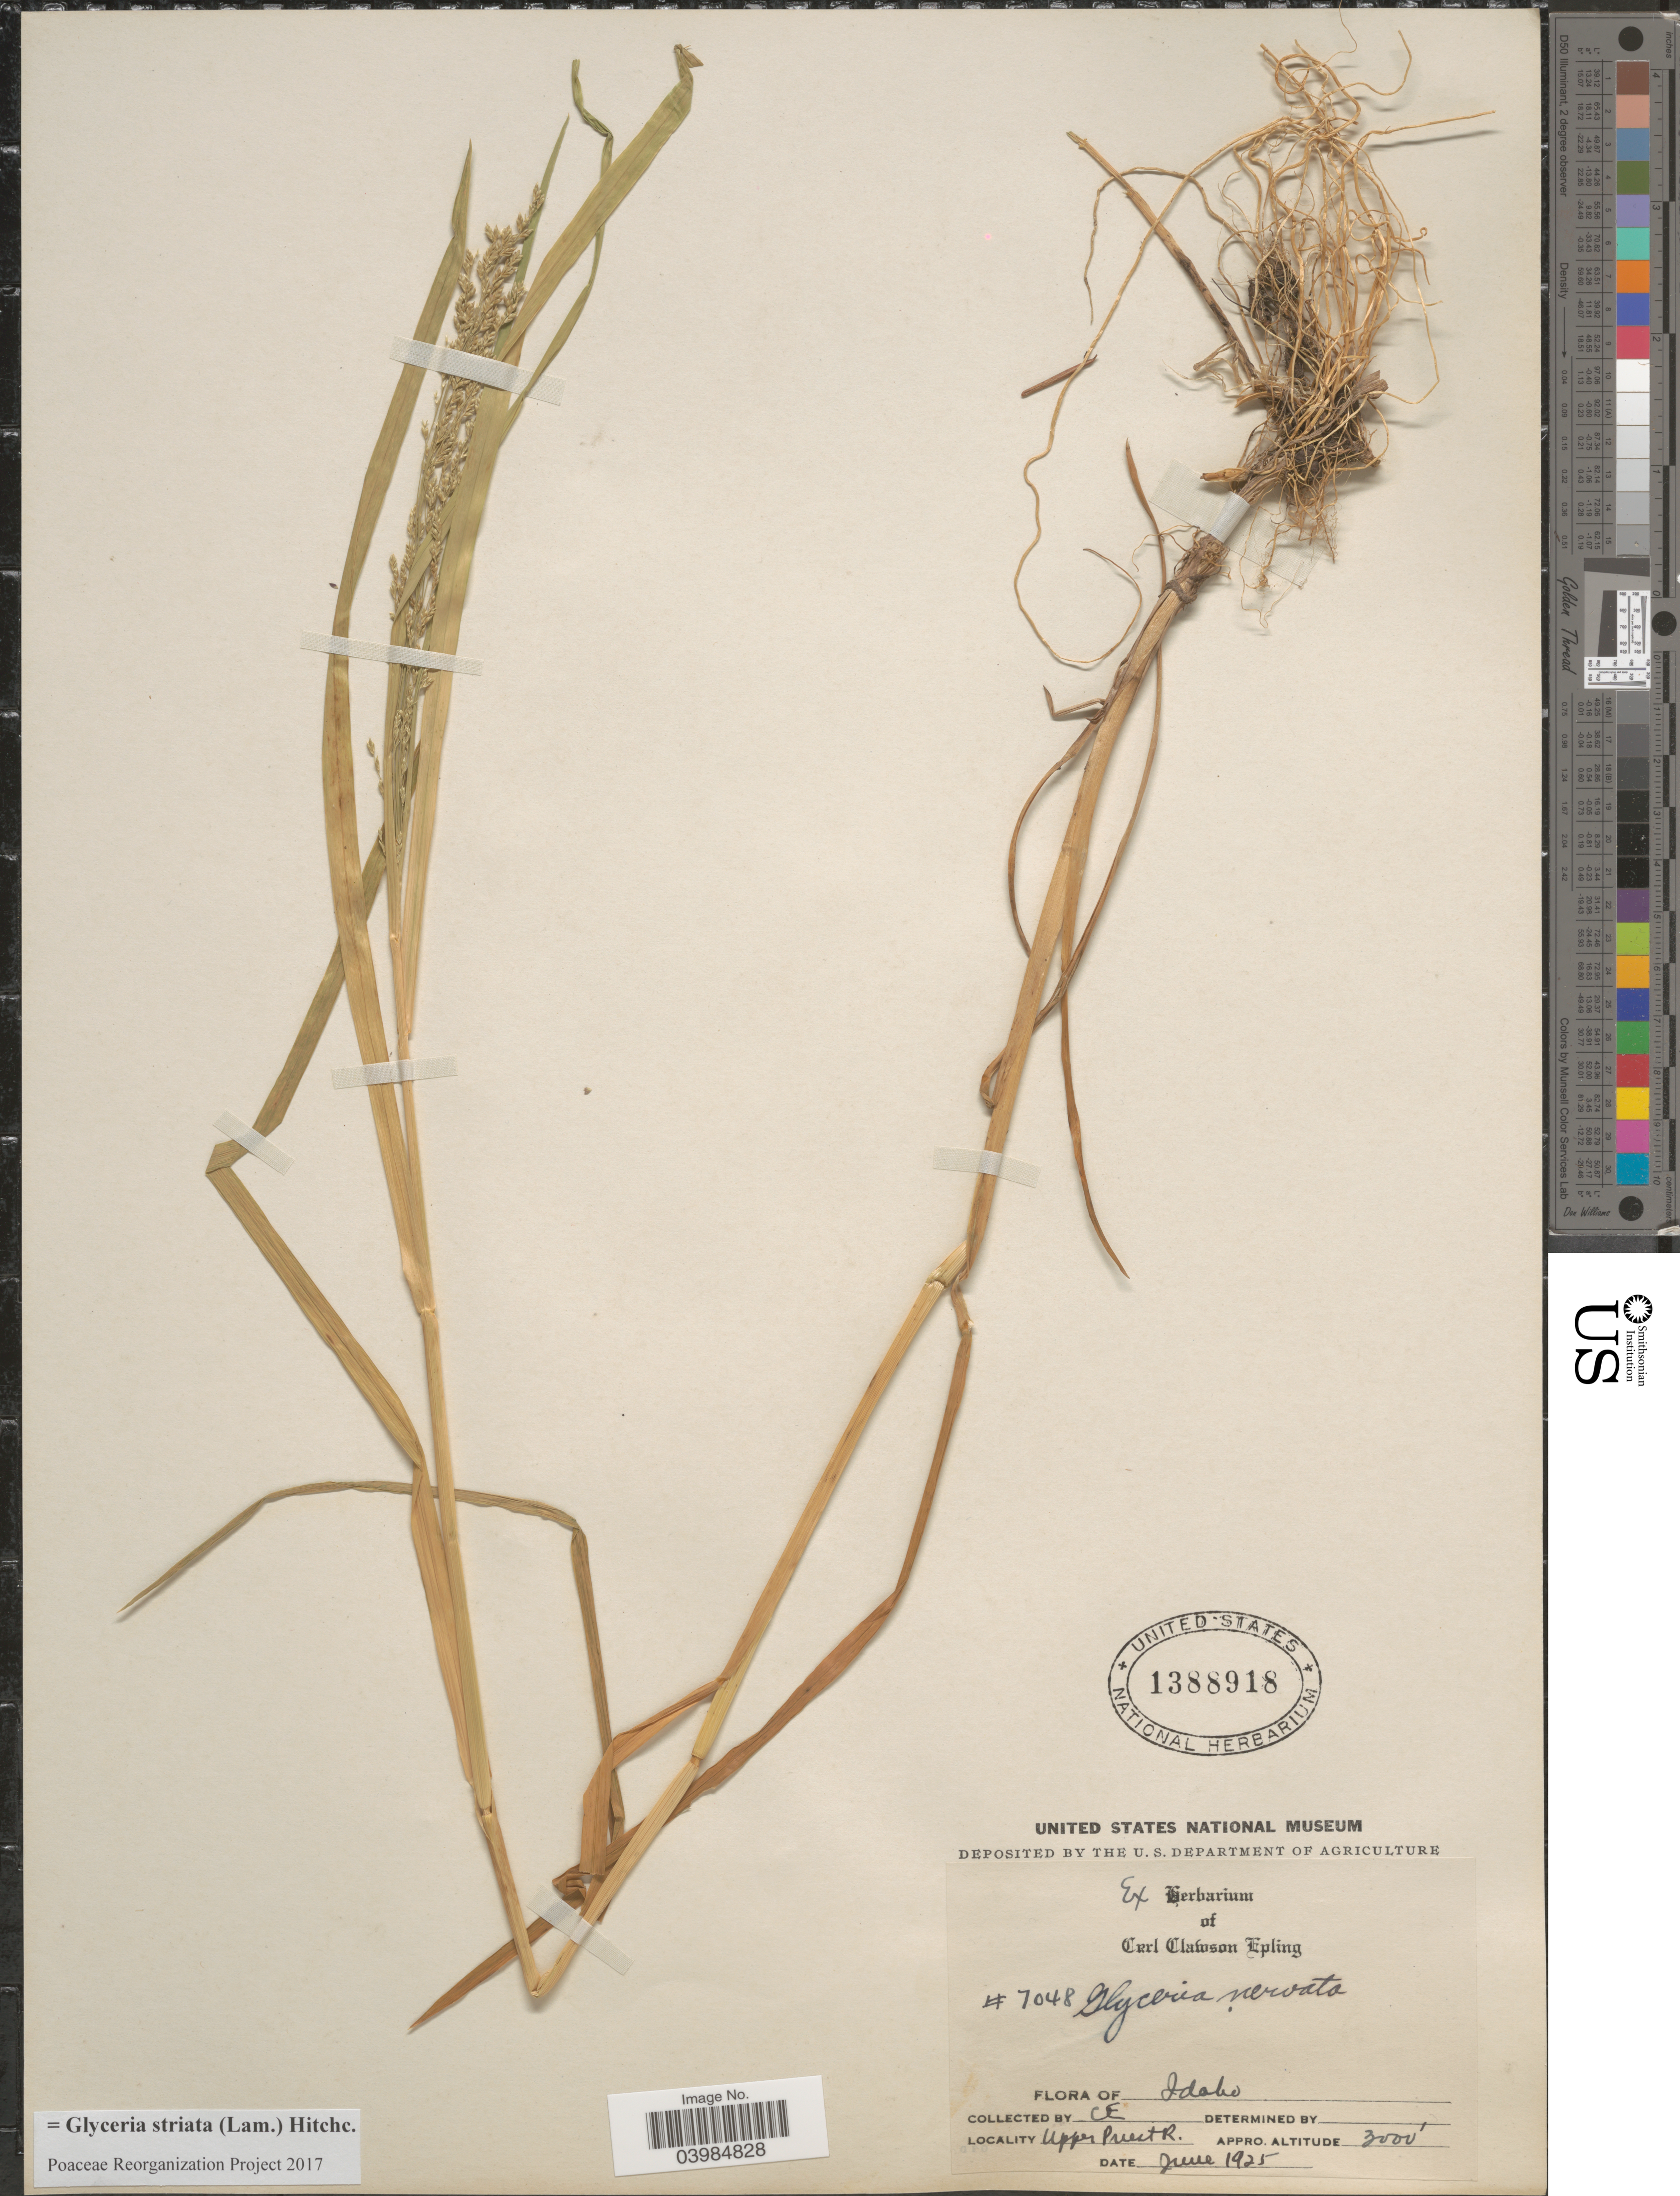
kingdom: Plantae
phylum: Tracheophyta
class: Liliopsida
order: Poales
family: Poaceae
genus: Glyceria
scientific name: Glyceria striata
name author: (Lam.) Hitchc.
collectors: C. C. Epling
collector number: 7048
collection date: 1925-06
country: United States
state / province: Idaho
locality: Upper Priest R.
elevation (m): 914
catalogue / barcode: US 1388918